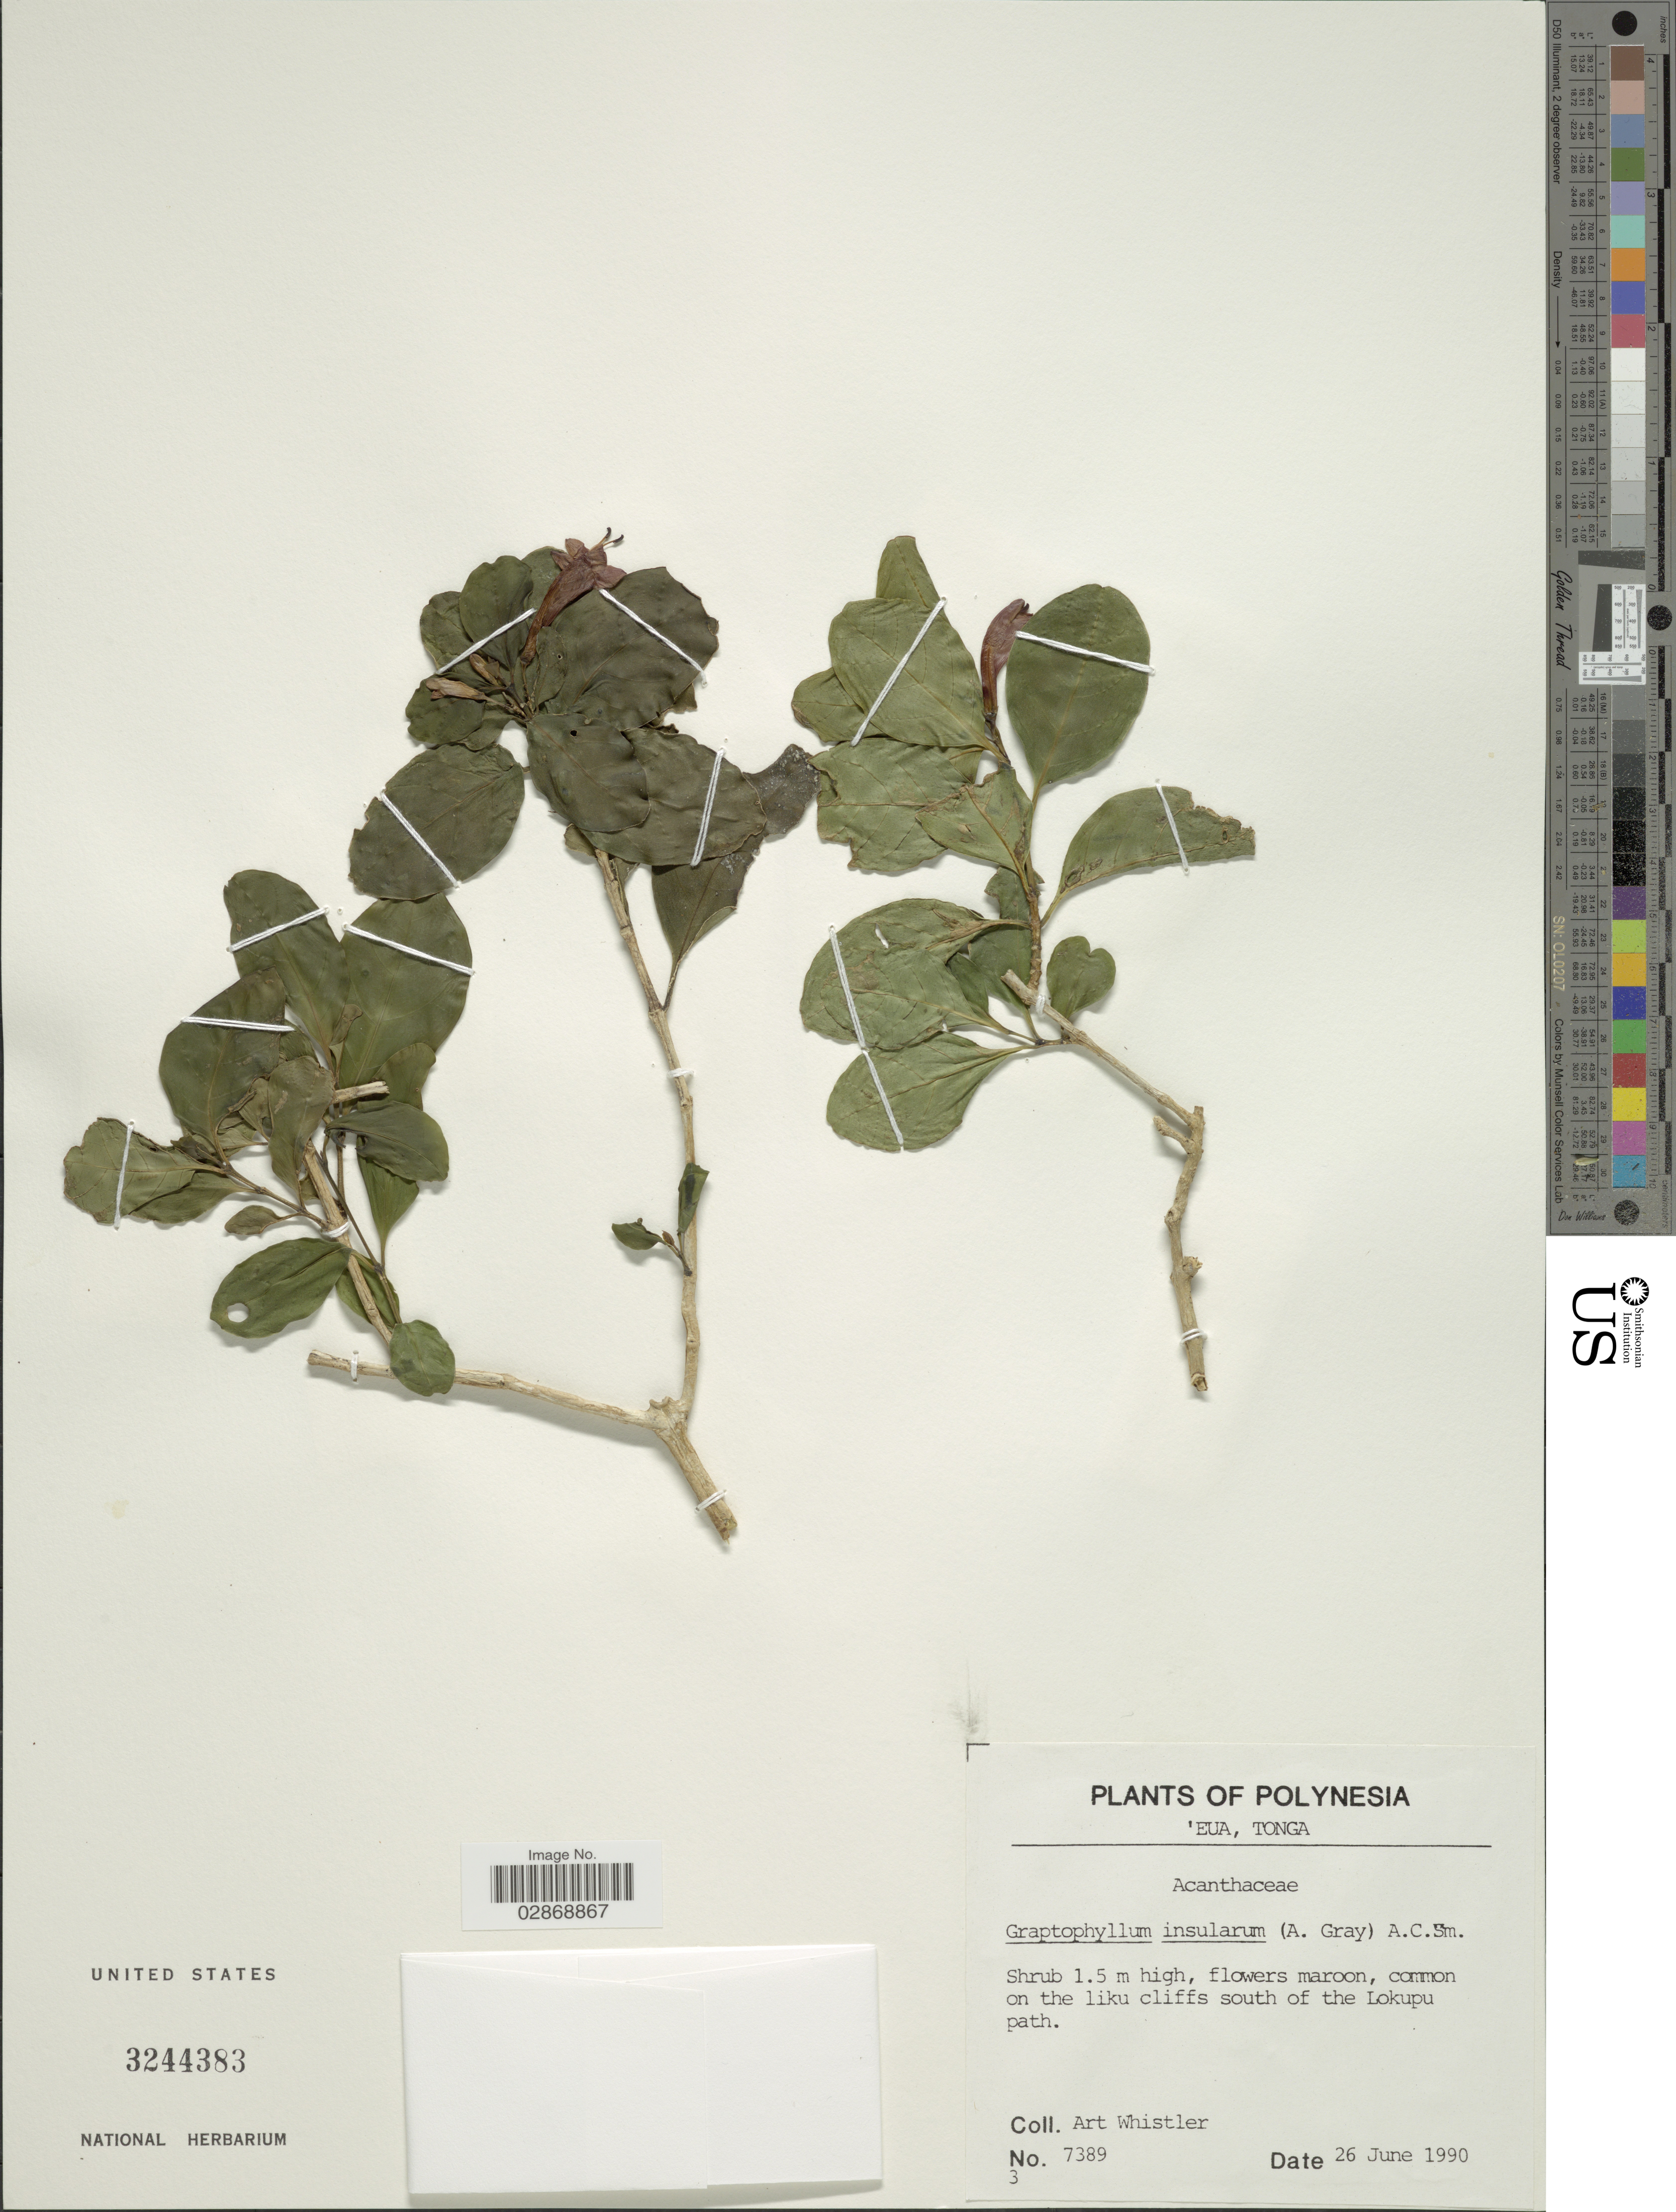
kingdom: Plantae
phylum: Tracheophyta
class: Magnoliopsida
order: Lamiales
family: Acanthaceae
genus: Graptophyllum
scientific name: Graptophyllum pictum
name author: (L.) Griff.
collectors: A. Whistler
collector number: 7389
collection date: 1990-06-26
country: Tonga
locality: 'Eua. Common on the liku cliffs south of the Lokupo path. Polynesia.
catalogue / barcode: US 3244383